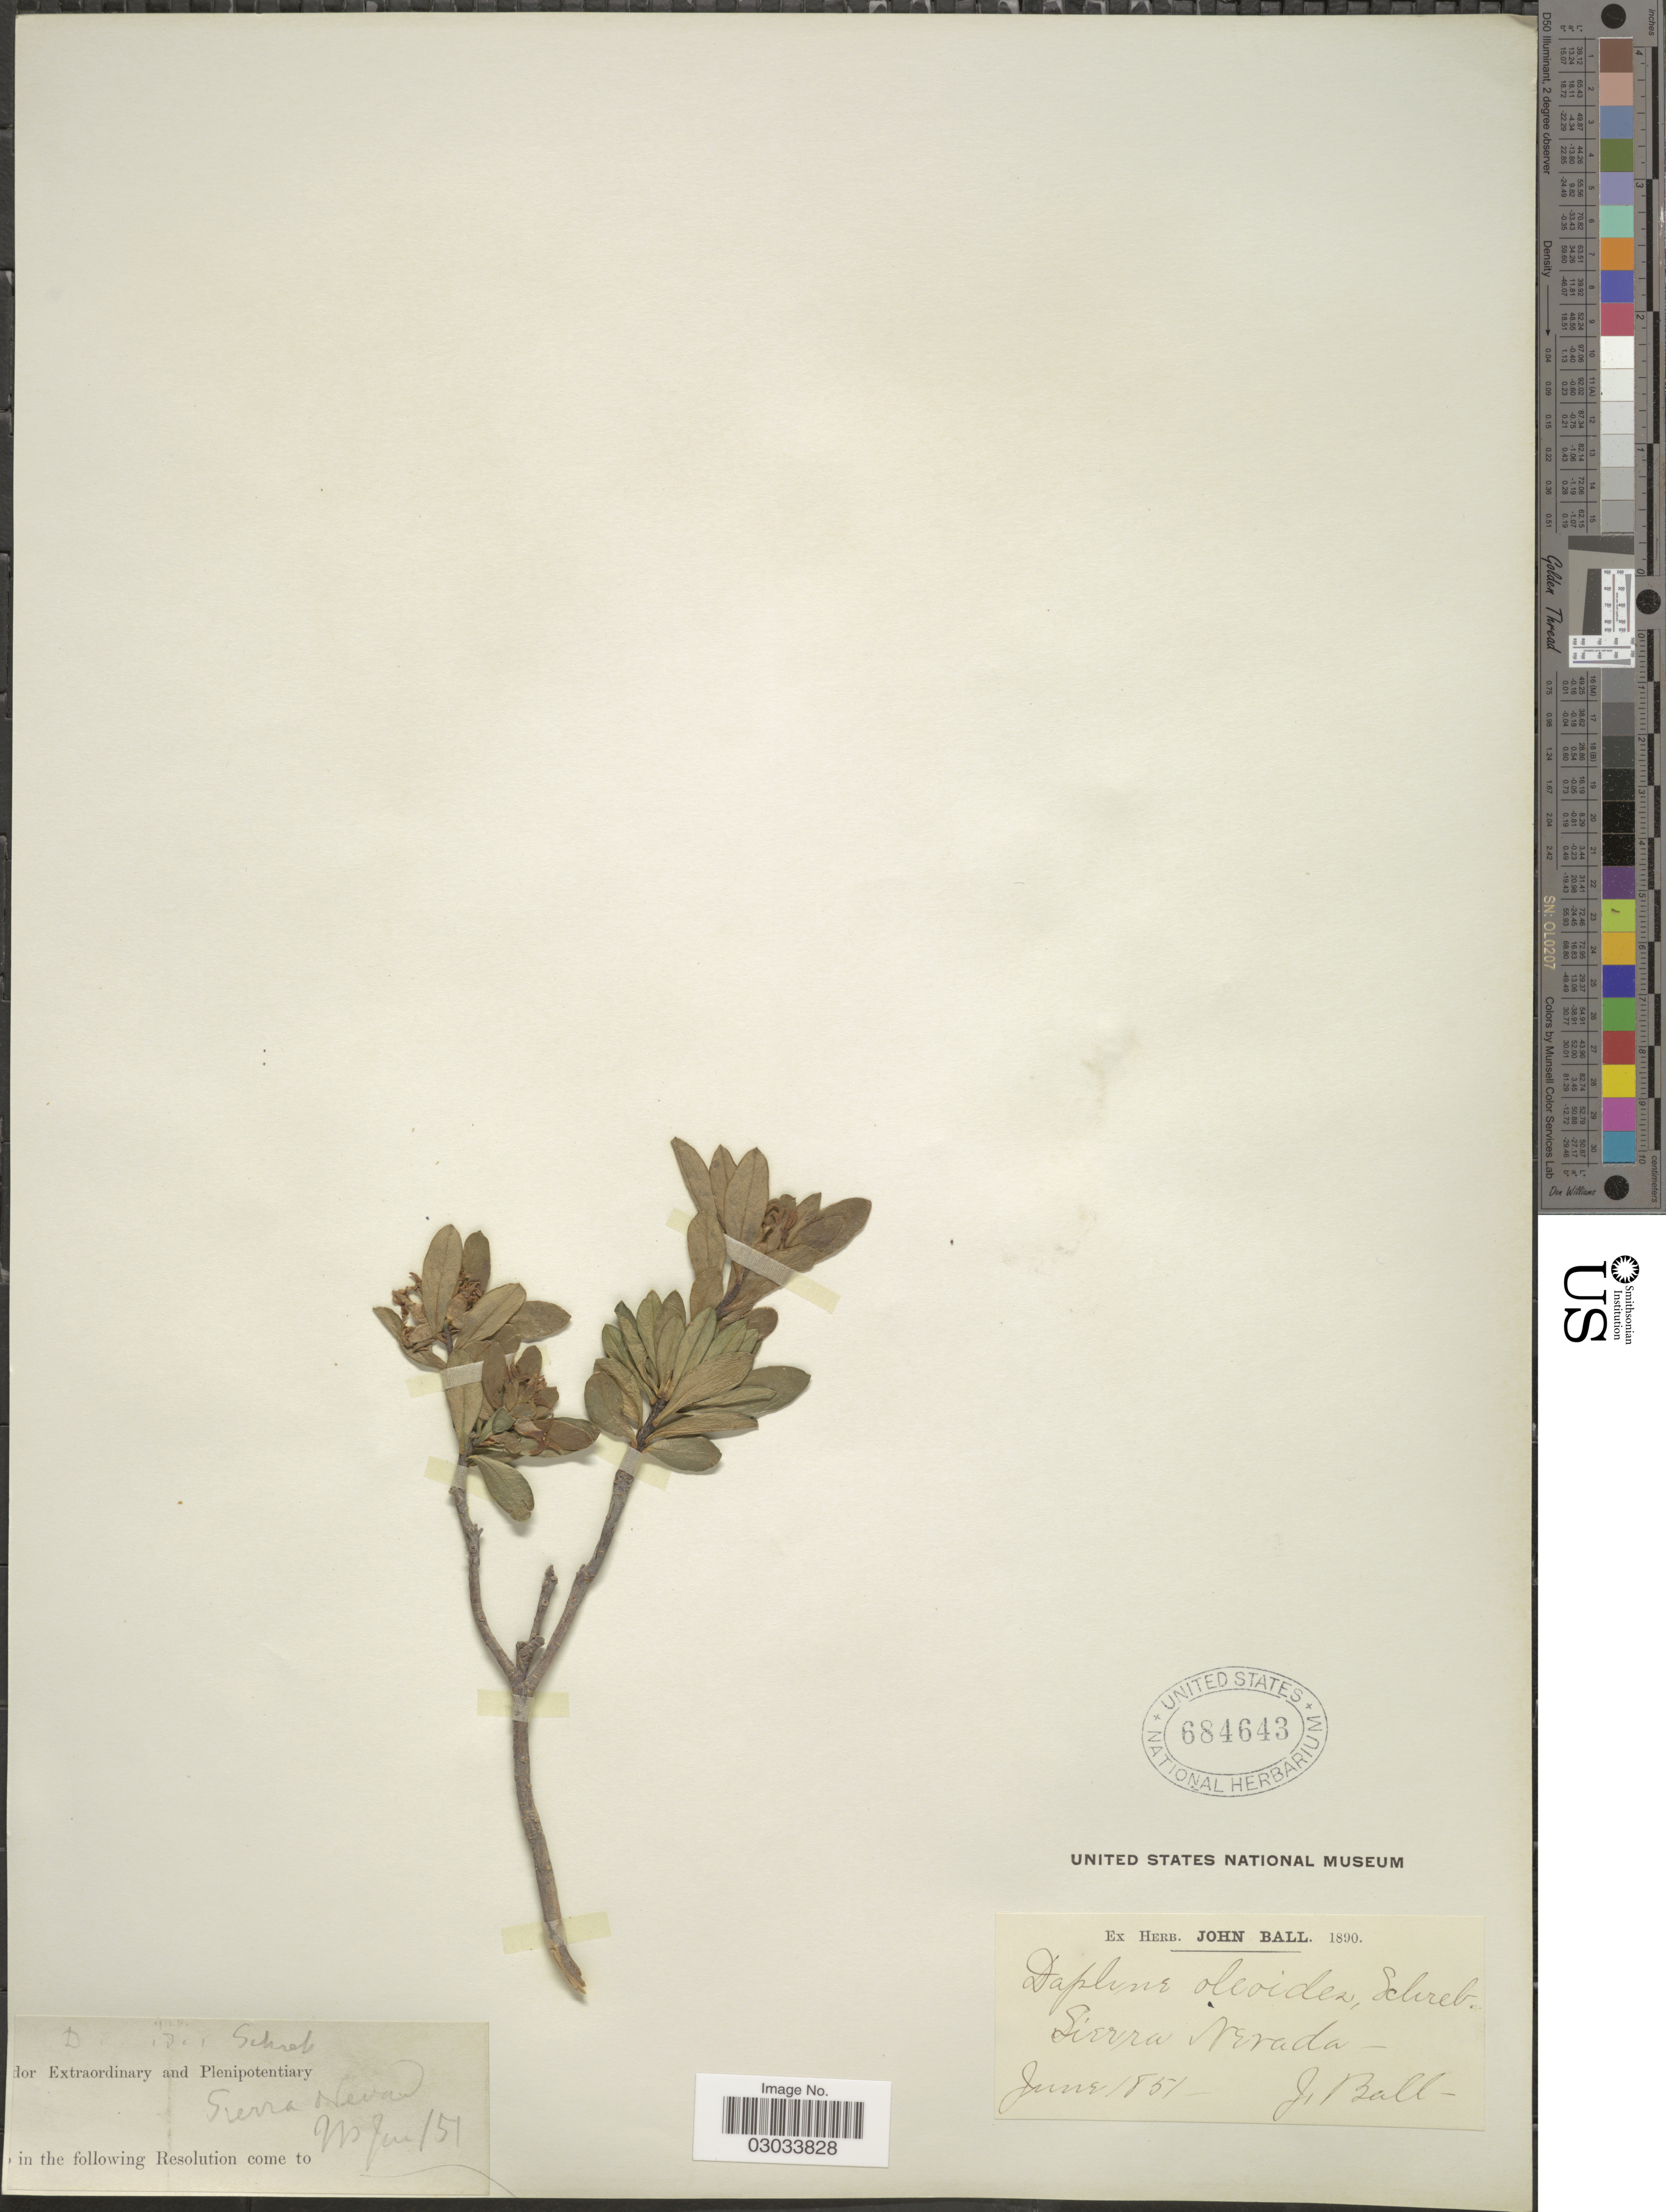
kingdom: Plantae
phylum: Tracheophyta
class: Magnoliopsida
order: Malvales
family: Thymelaeaceae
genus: Daphne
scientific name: Daphne oleoides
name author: L.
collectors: J. Ball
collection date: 1851-06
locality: Sierra Nevada.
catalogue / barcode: US 684643